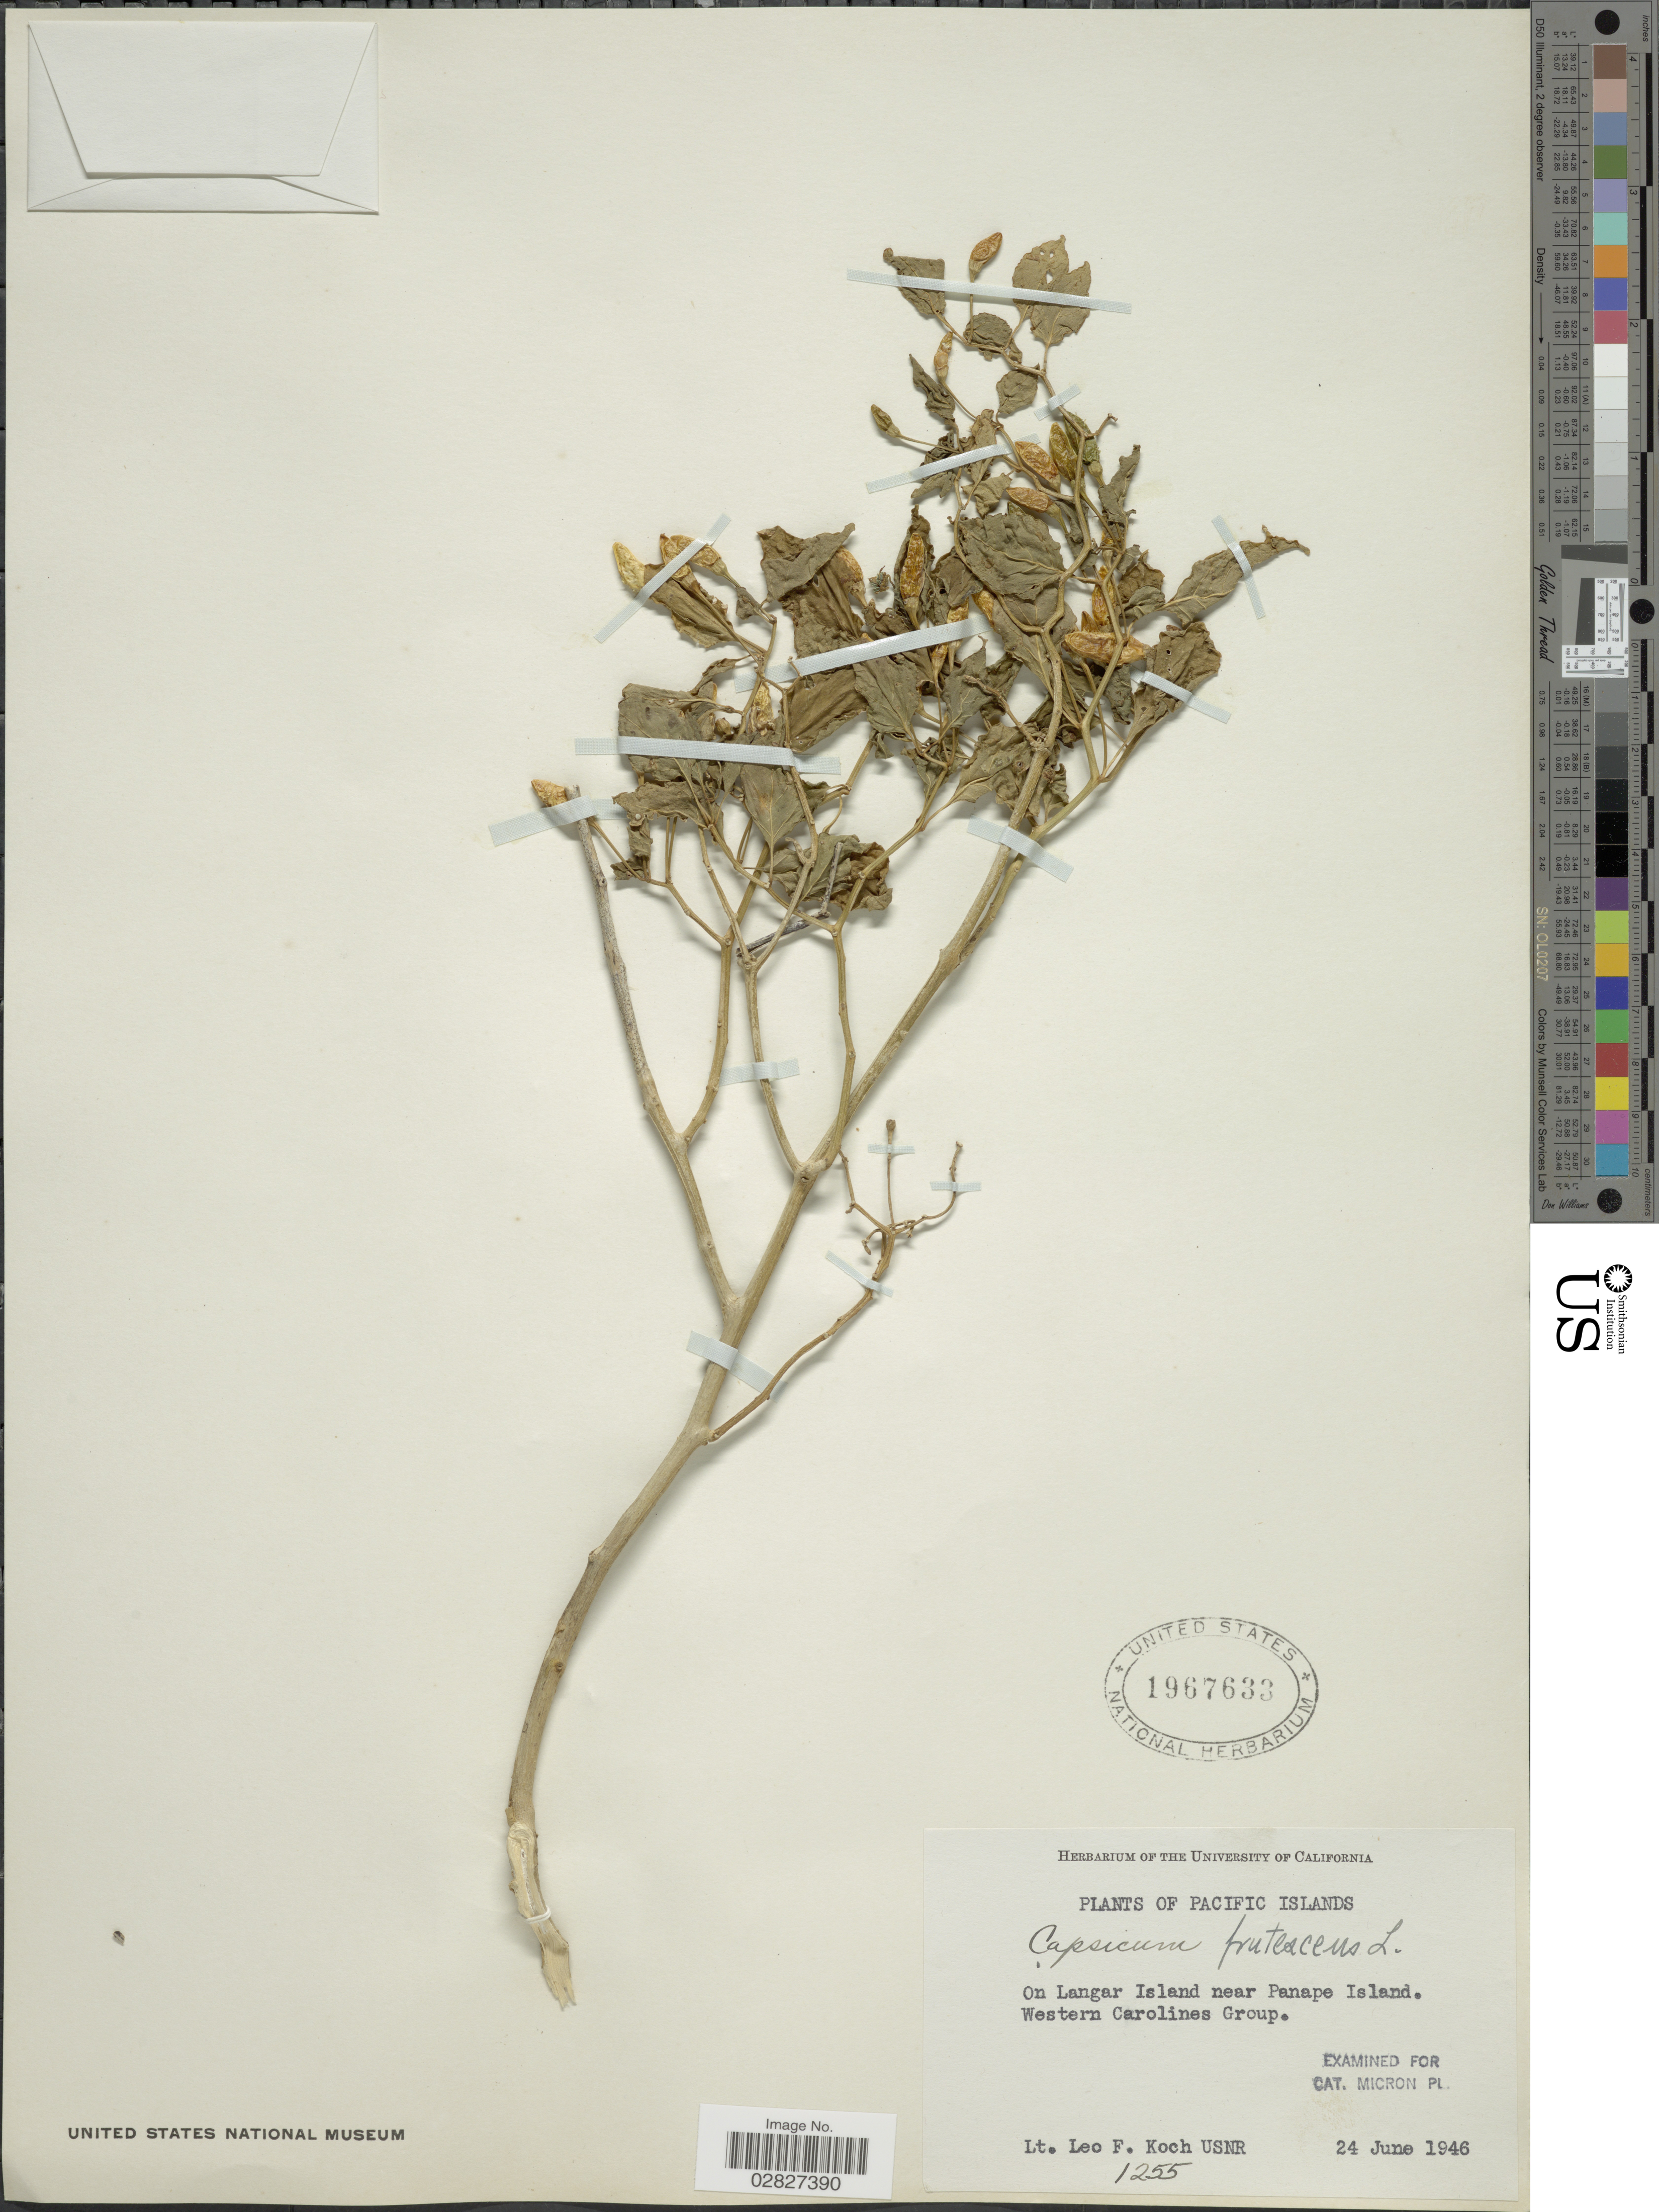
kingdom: Plantae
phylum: Tracheophyta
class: Magnoliopsida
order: Solanales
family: Solanaceae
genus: Capsicum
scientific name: Capsicum frutescens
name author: L.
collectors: L. F. Koch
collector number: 1255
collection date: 1946-06-24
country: Micronesia, Federated States of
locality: On Langar Island near Panape Island. Western Carolines Group.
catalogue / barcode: US 1967633